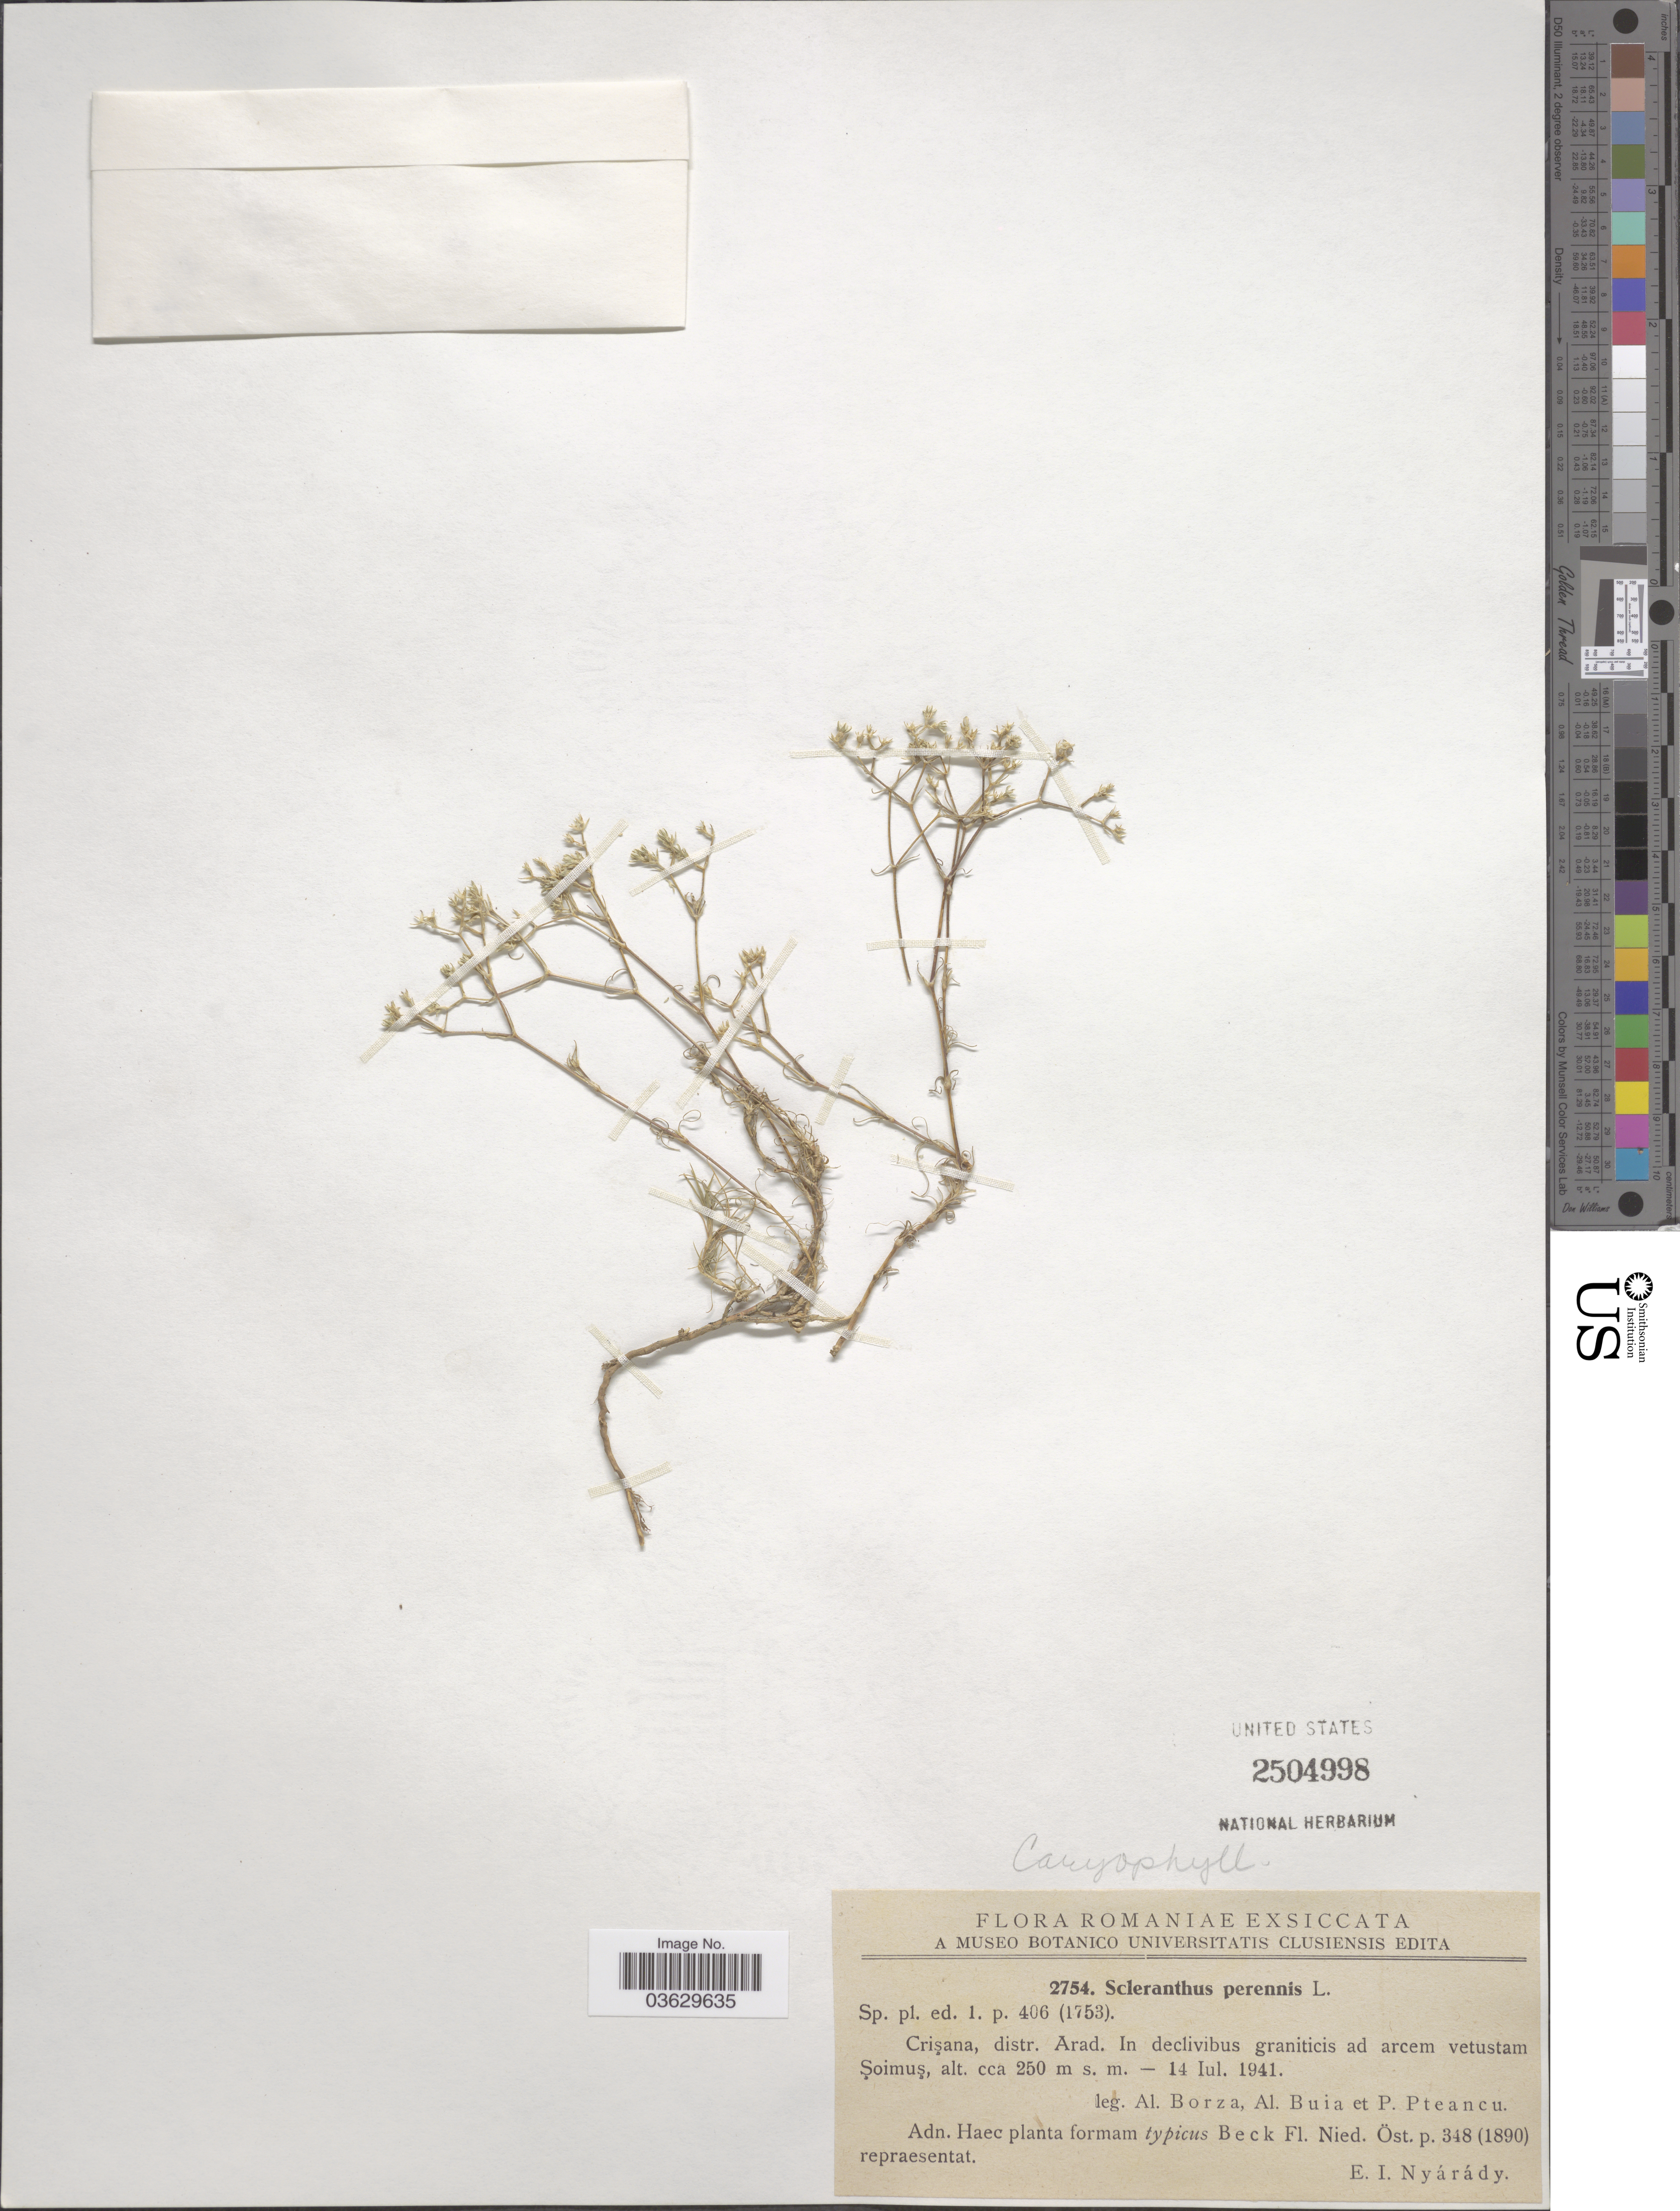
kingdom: Plantae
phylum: Tracheophyta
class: Magnoliopsida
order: Caryophyllales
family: Caryophyllaceae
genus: Scleranthus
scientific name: Scleranthus perennis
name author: L.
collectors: A. Borza, A. Buia & P. Pteancu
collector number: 2754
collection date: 1941-07-14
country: Romania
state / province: Arad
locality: Crisana, distr. Arad. In declivibus graniticis ad arcem vetustam Soimus.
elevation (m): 250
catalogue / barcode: US 2504998